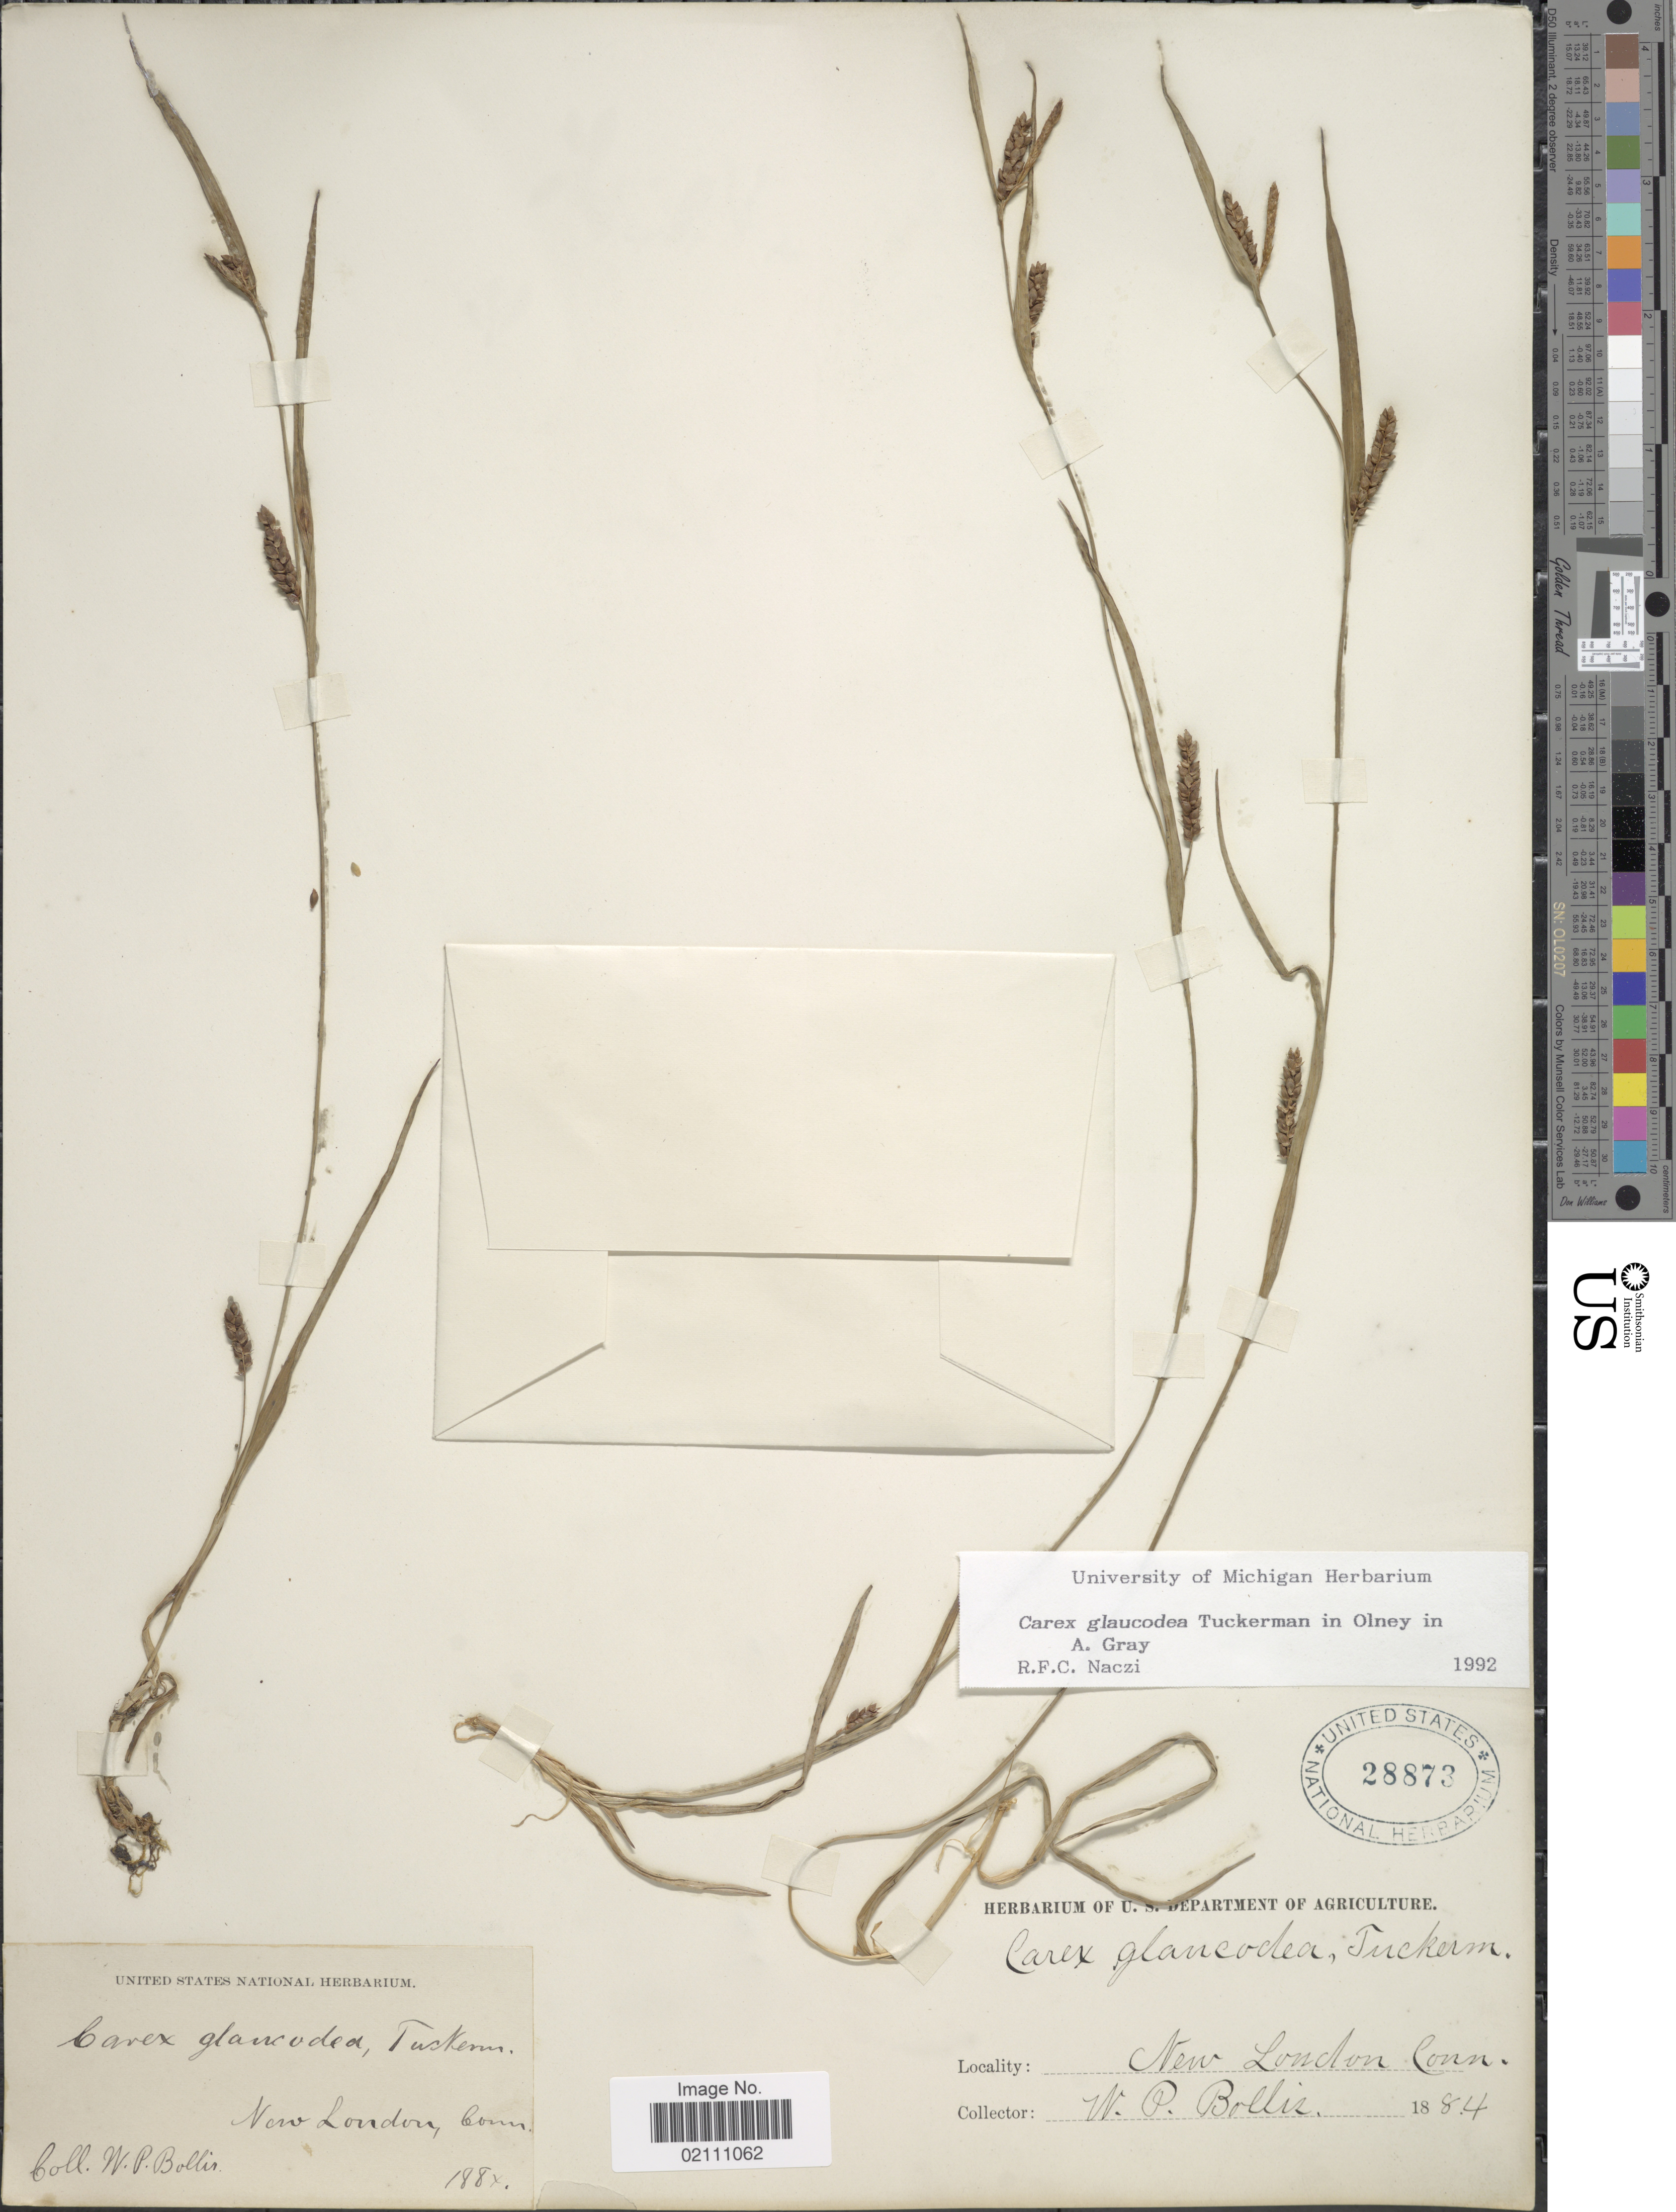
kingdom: Plantae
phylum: Tracheophyta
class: Liliopsida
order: Poales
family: Cyperaceae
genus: Carex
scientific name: Carex glaucodea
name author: Tuck. ex Olney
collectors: W. P. Bollis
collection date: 1884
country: United States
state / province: Connecticut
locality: New London, Conn.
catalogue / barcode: US 28873